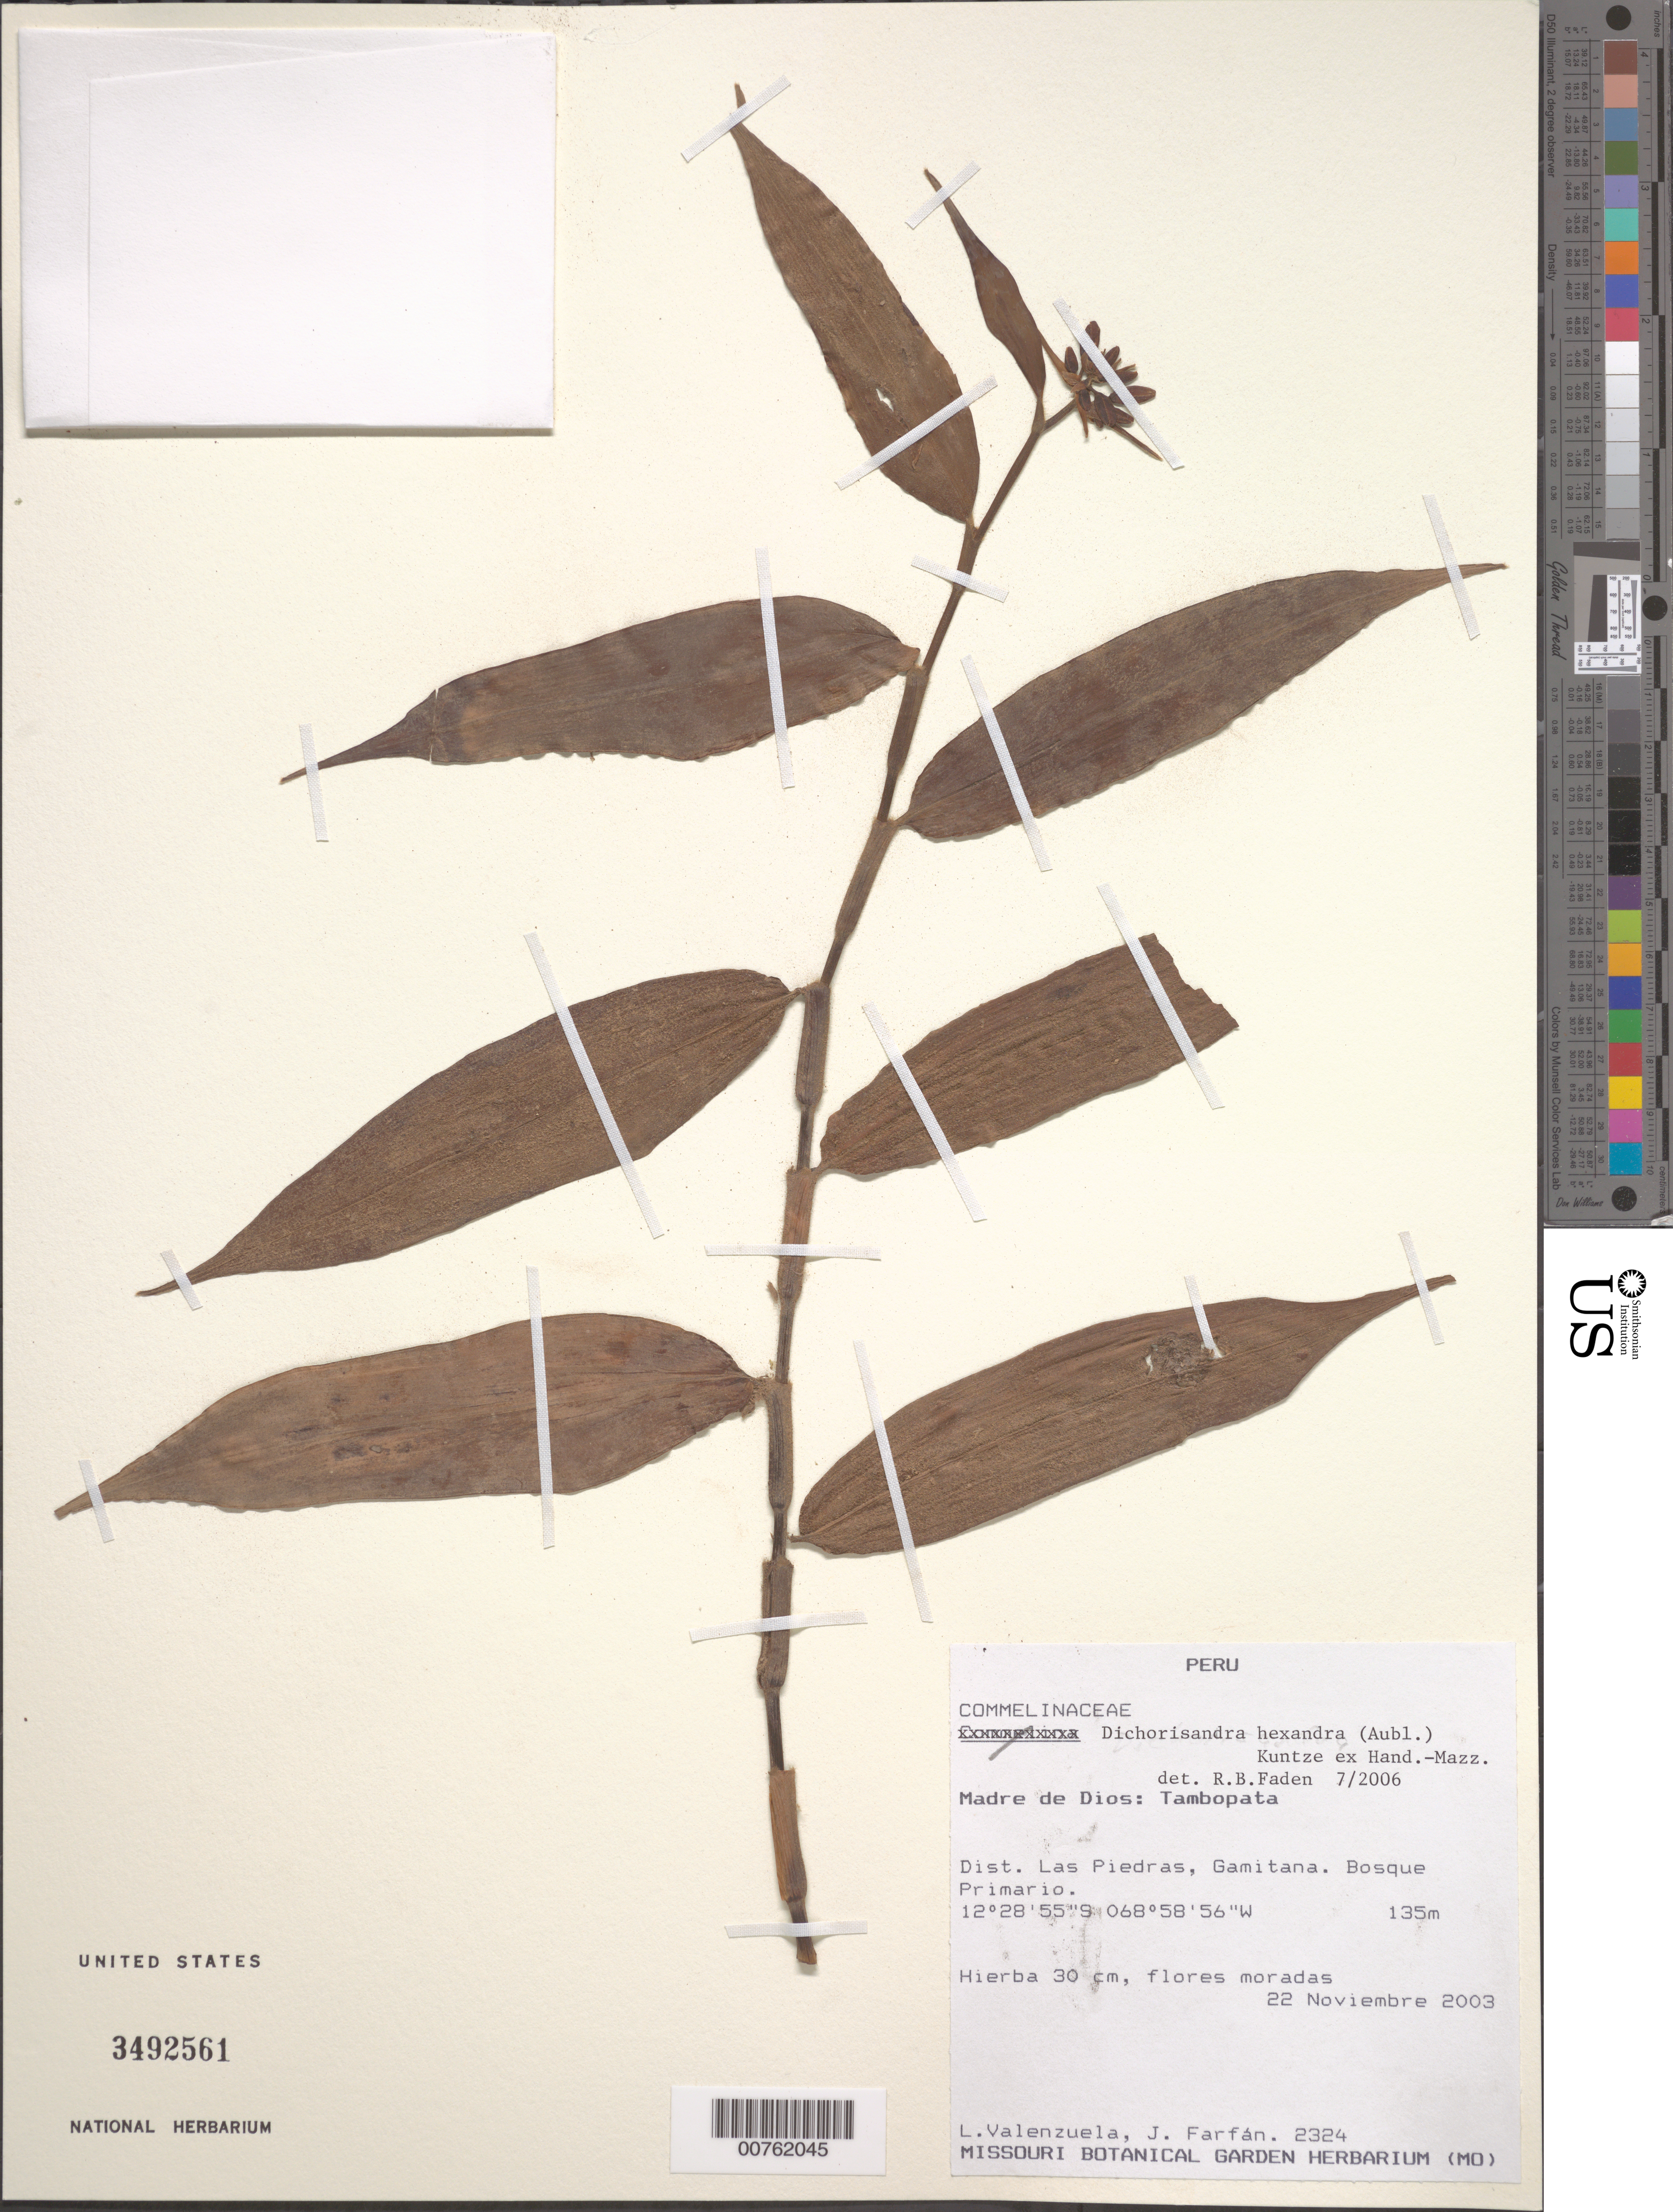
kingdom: Plantae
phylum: Tracheophyta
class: Liliopsida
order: Commelinales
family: Commelinaceae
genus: Dichorisandra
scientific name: Dichorisandra hexandra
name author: (Aubl.) Standl.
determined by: Faden, Robert B., (US), Smithsonian Institution - National Museum of Natural History (UNITED STATES)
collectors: L. Valenzuela & J. Farfán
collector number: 2324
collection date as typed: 22 Nov 2003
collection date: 2003-11-22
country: Peru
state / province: Madre de Dios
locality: Tambopata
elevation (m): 135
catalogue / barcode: US 3492561